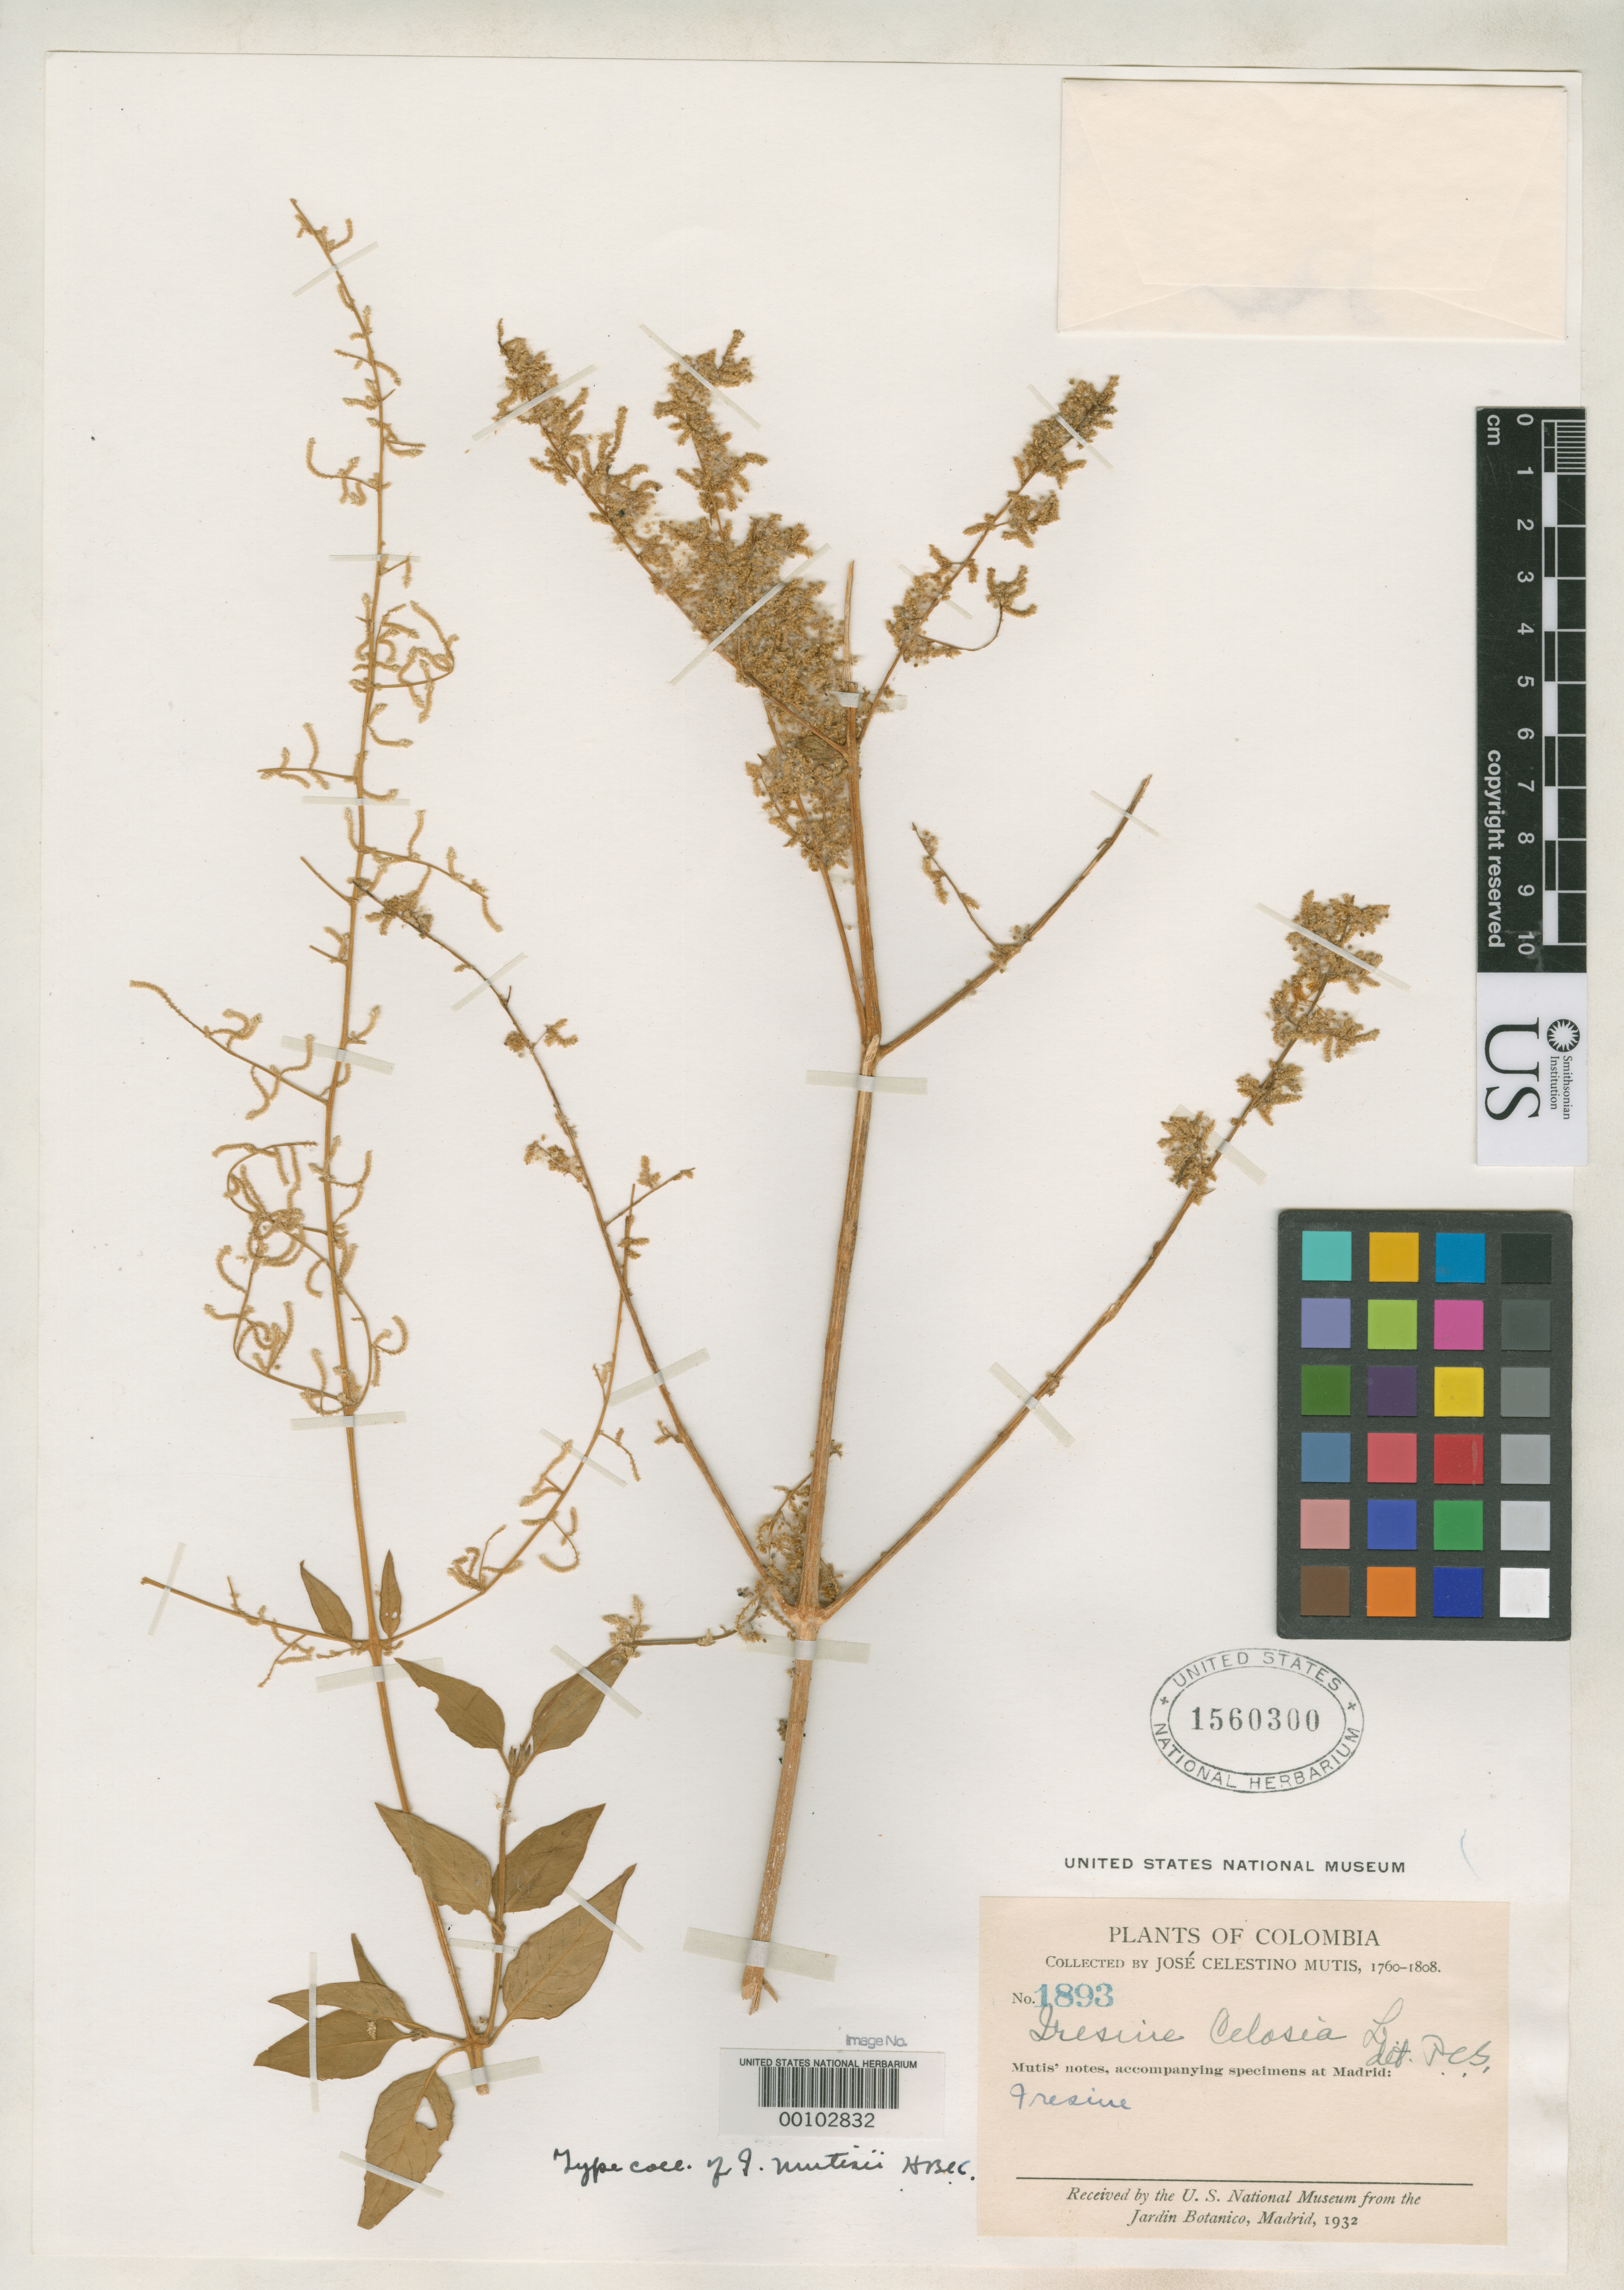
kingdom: Plantae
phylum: Tracheophyta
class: Magnoliopsida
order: Caryophyllales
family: Amaranthaceae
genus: Iresine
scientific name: Iresine mutisii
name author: Kunth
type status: Type Collection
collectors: J. C. B. Mutis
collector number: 1893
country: Colombia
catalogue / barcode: US 1560300